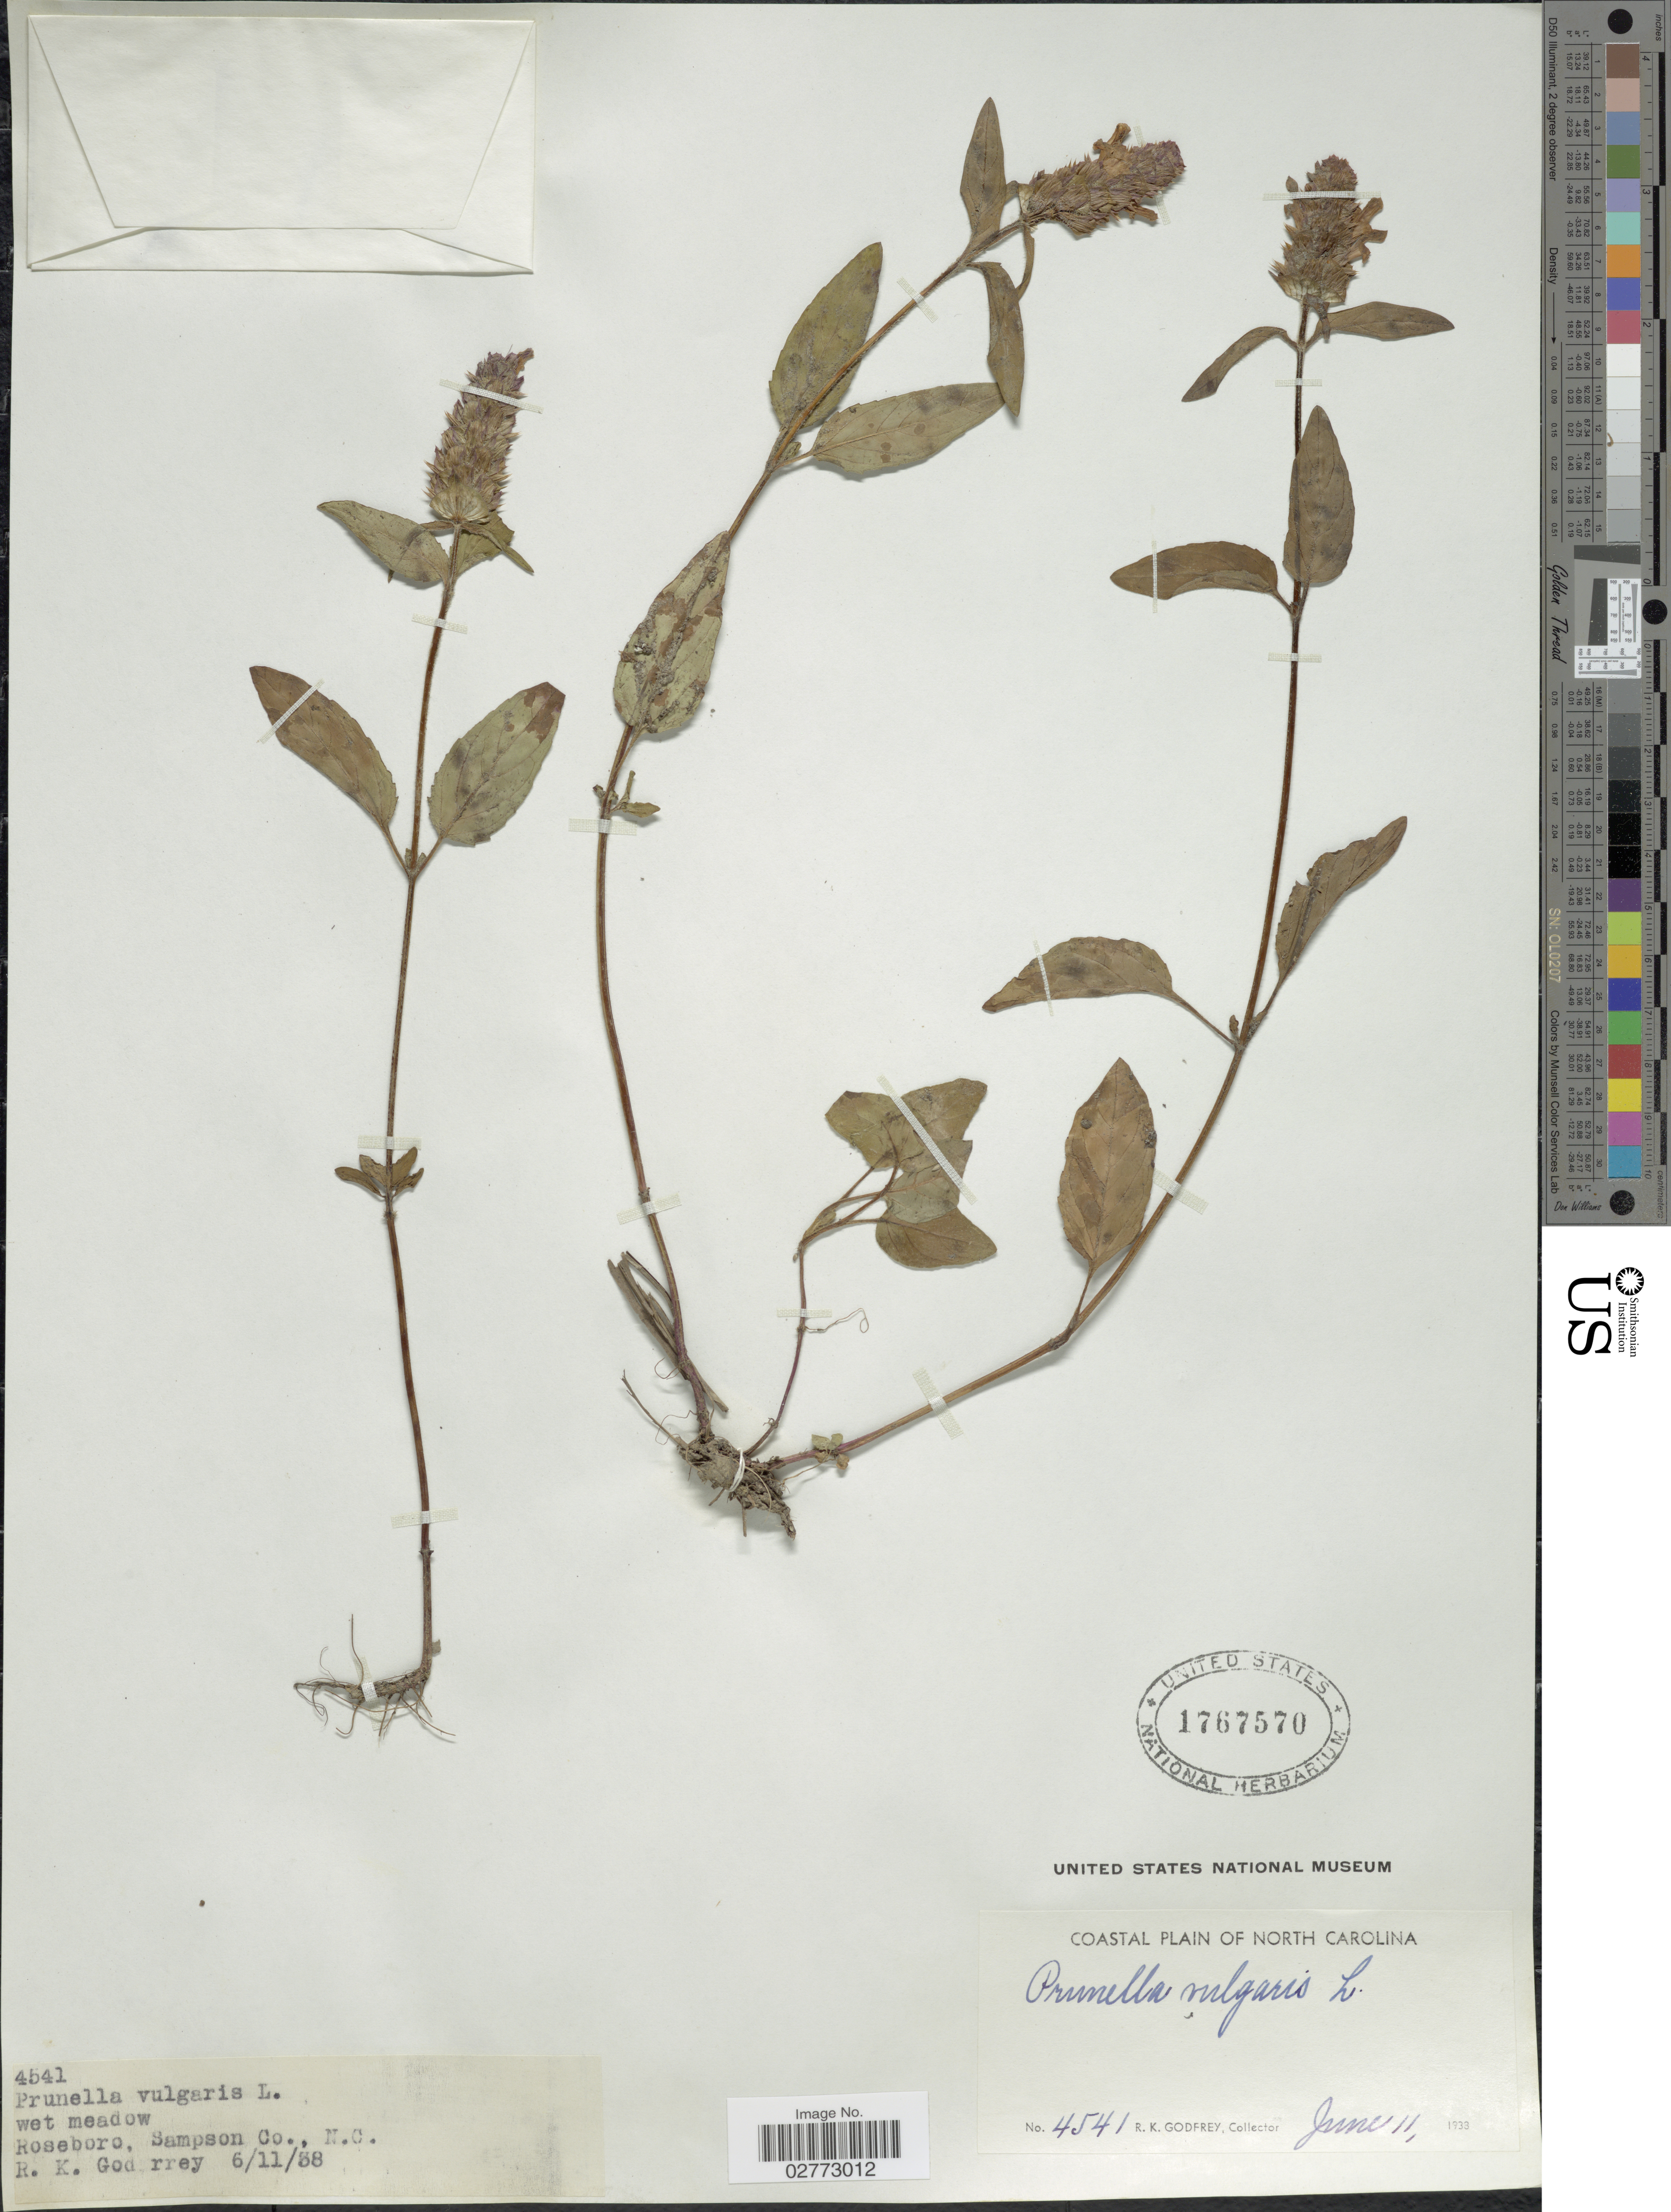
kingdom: Plantae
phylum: Tracheophyta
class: Magnoliopsida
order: Lamiales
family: Lamiaceae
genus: Prunella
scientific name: Prunella vulgaris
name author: L.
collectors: R. K. Godfrey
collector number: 4541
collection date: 1938-06-11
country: United States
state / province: North Carolina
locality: Roseboro, Sampson Co. Coastal Plain.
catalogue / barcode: US 1767570